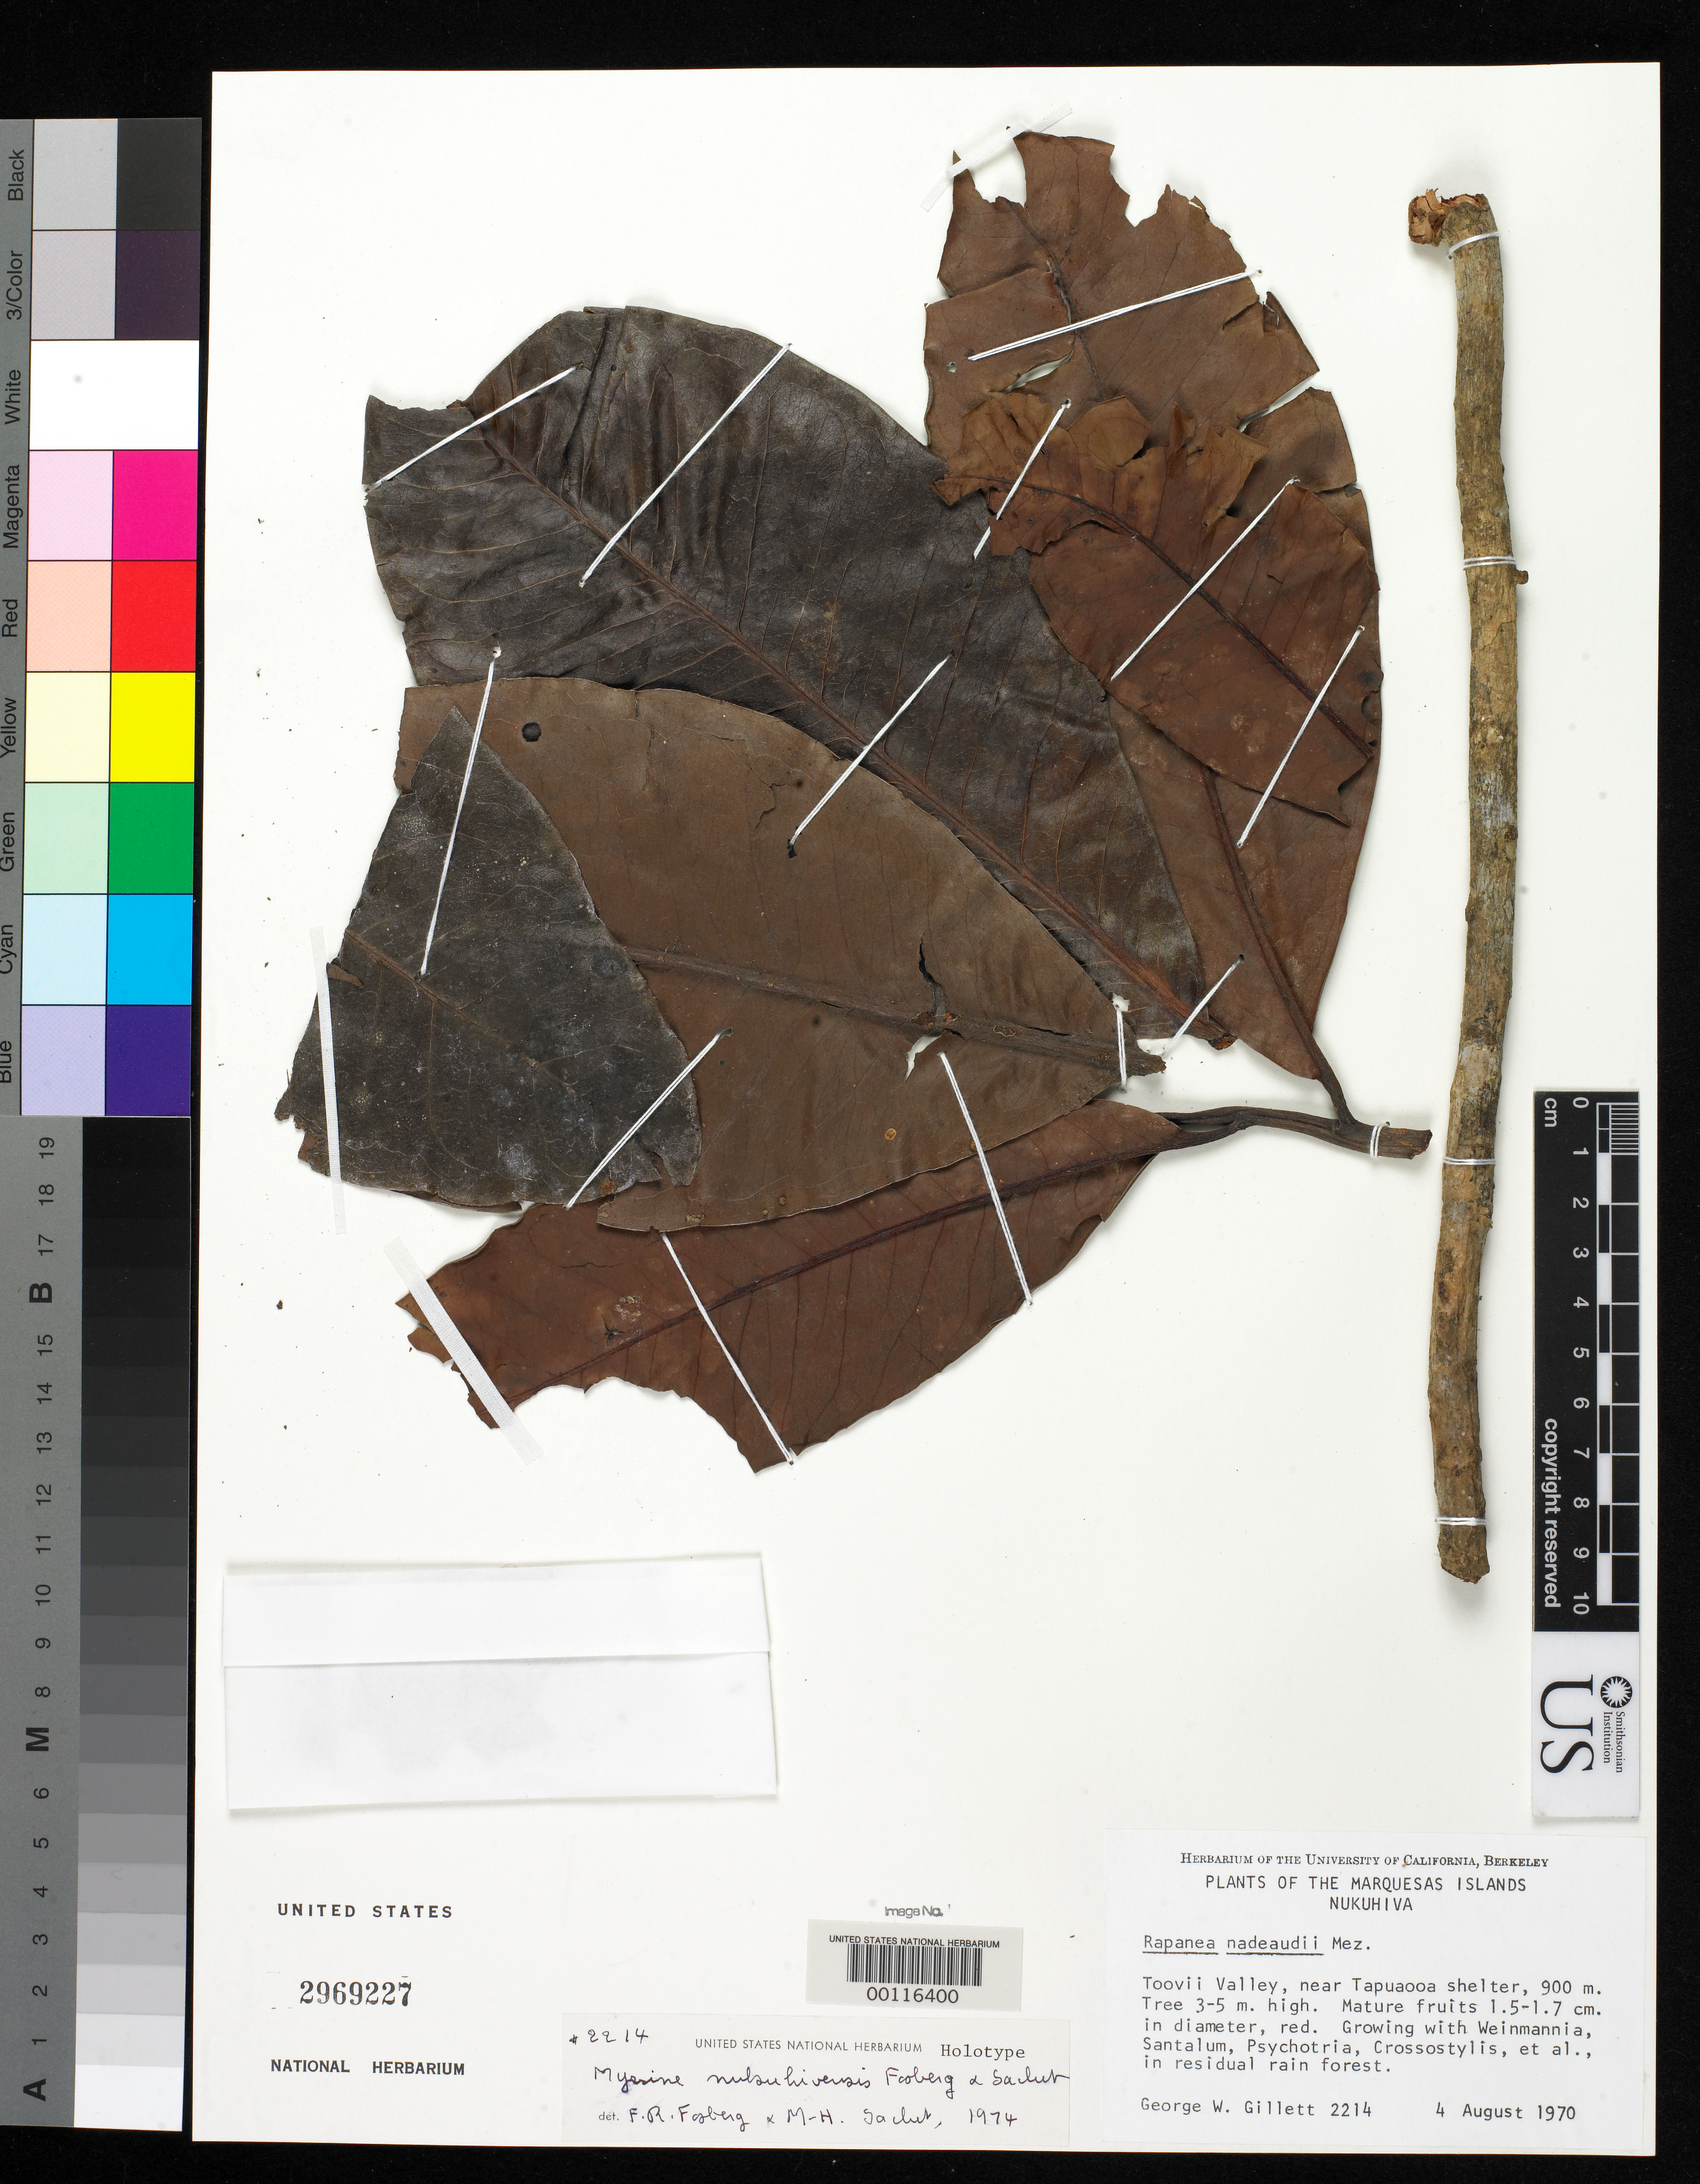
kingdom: Plantae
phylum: Tracheophyta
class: Magnoliopsida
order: Ericales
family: Primulaceae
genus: Myrsine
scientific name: Myrsine nukuhivensis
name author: Fosberg & Sachet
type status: Holotype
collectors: G. Gillett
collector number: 2214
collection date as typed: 04 Aug 1970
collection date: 1970-08-04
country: French Polynesia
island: Nuku Hiva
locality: Toovii Valley, near Tapuaooa shelter.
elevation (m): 900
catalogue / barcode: US 2969227